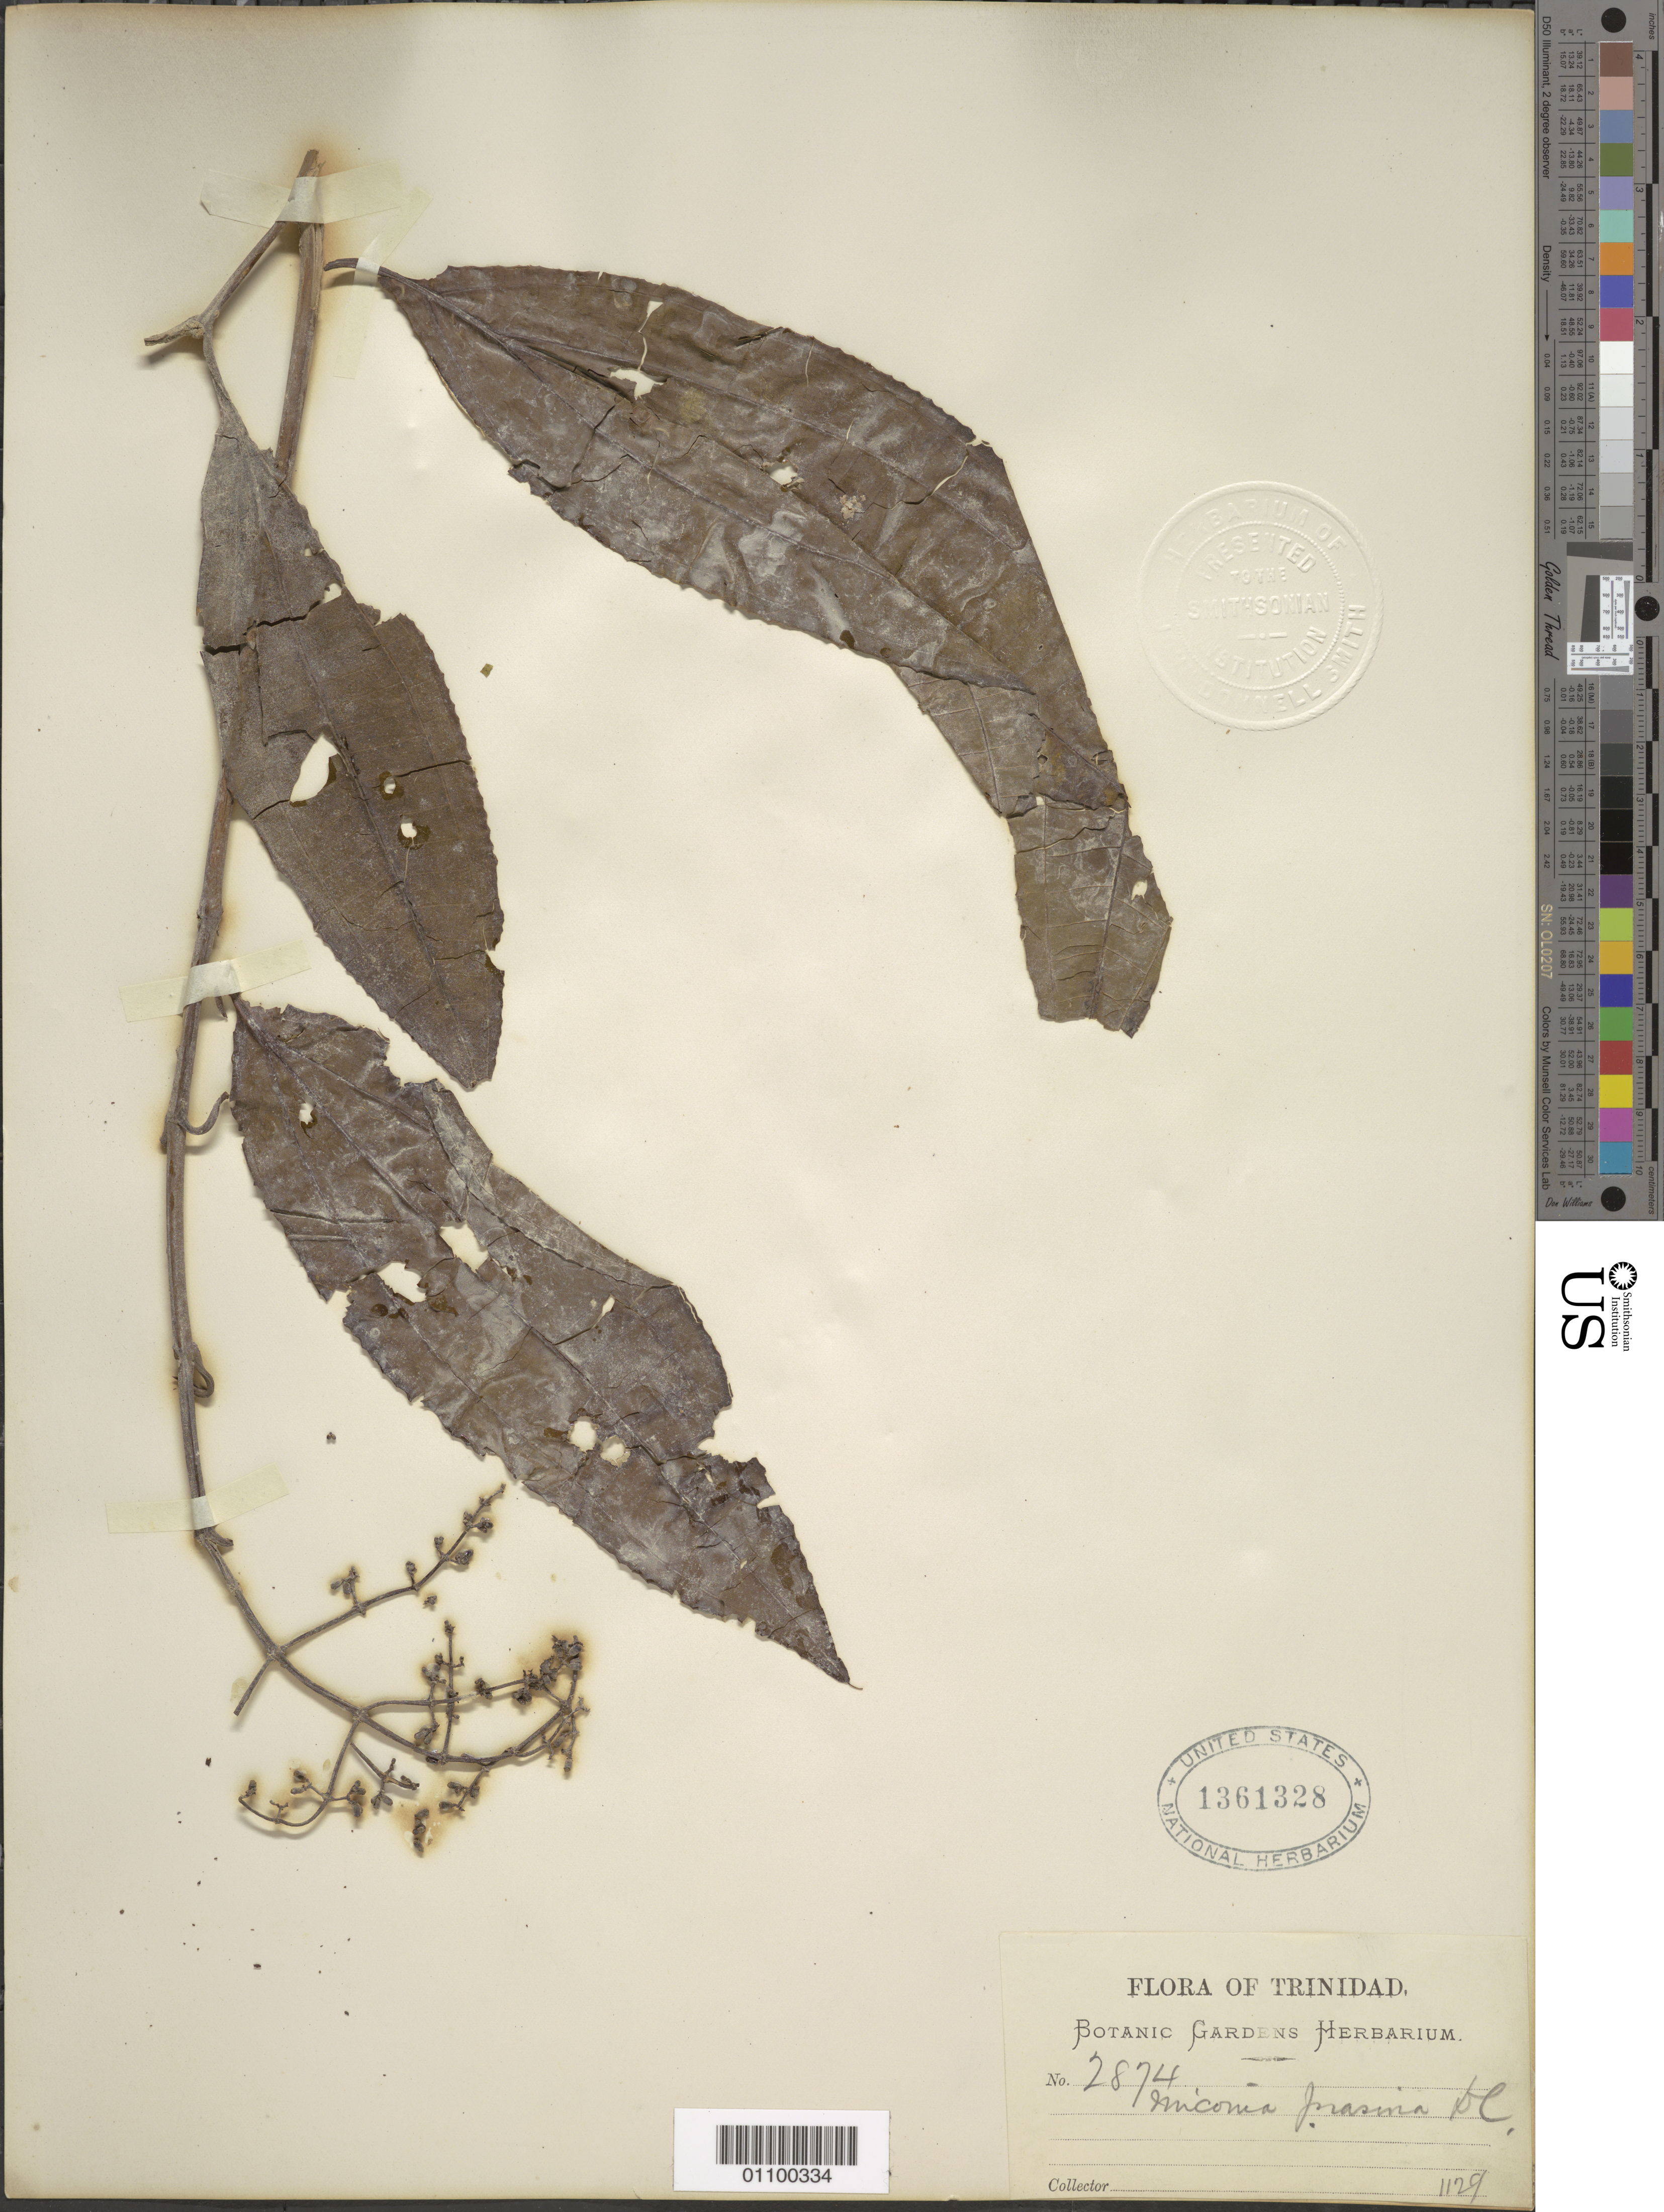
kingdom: Plantae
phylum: Tracheophyta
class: Magnoliopsida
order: Myrtales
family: Melastomataceae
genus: Miconia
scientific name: Miconia prasina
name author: (Sw.) DC.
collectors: Botanic Gardens Herbarium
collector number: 2874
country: Trinidad and Tobago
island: Trinidad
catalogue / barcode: US 1361328